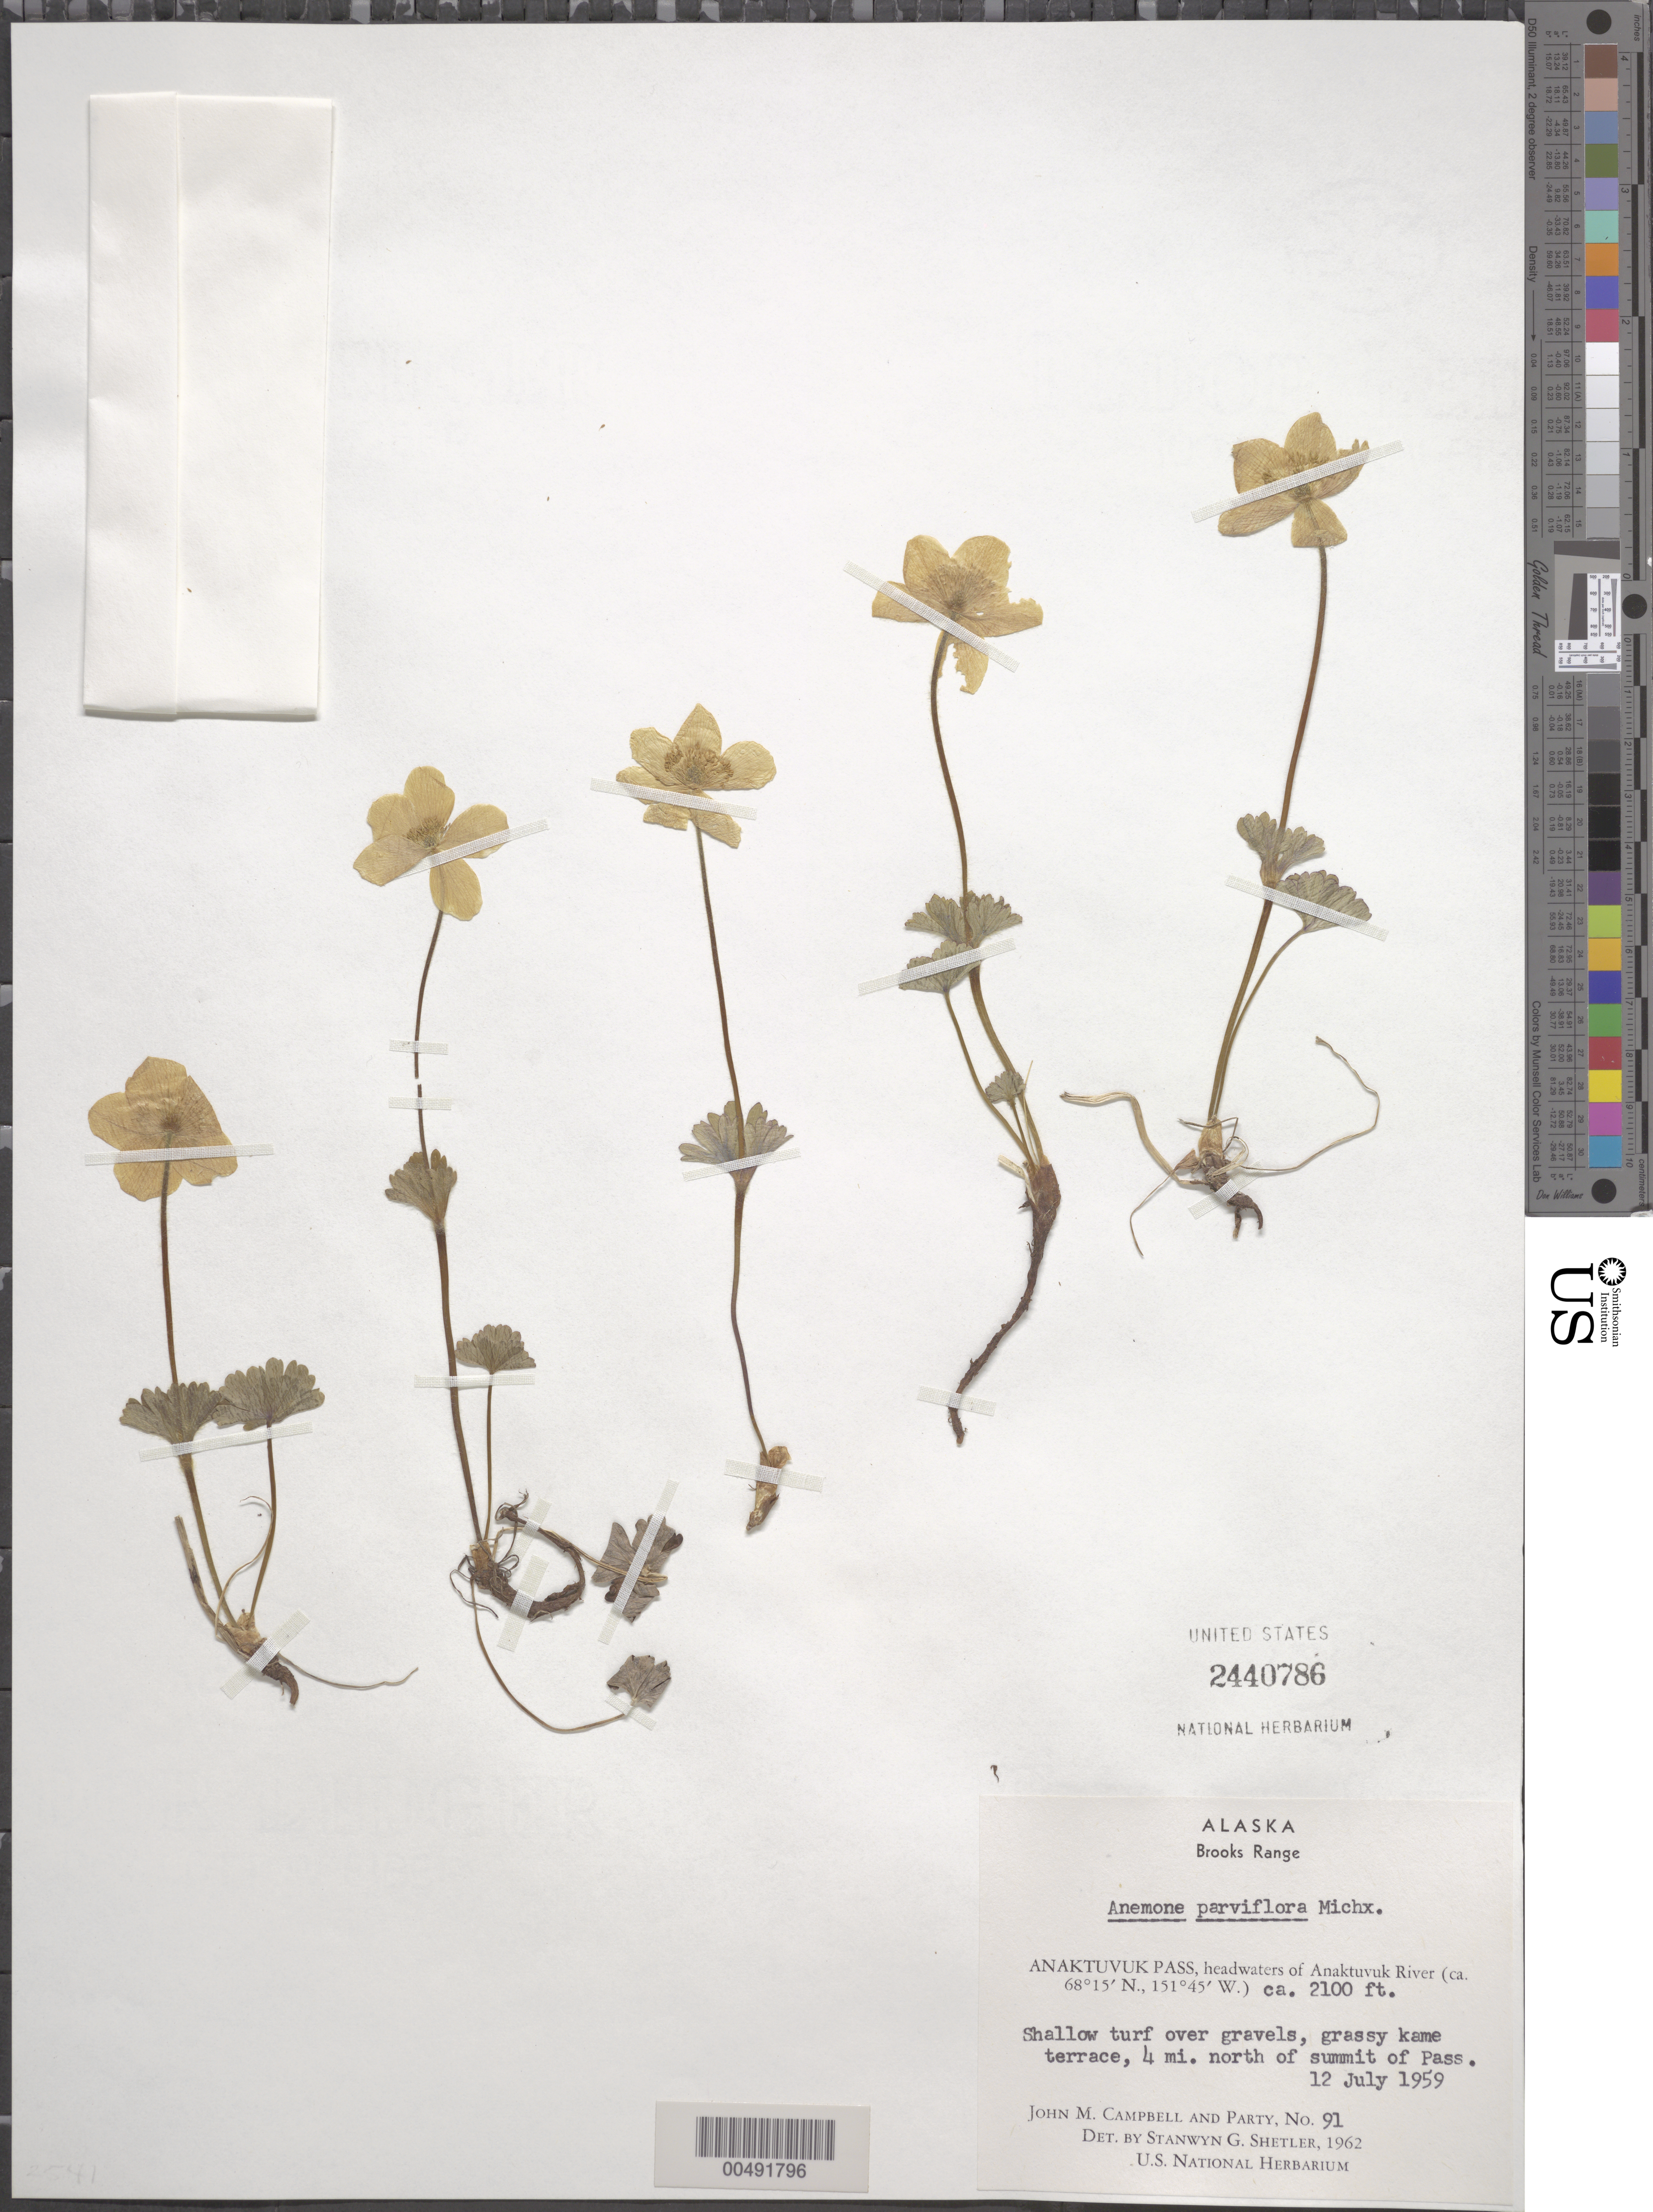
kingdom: Plantae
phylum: Tracheophyta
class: Magnoliopsida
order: Ranunculales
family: Ranunculaceae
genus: Anemone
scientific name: Anemone parviflora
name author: Michx.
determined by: Shetler, Stanwyn G., (US), NMNH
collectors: J. M. Campbell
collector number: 91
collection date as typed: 12 Jul 1959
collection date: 1959-07-12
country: United States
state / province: Alaska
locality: Brooks Range, 4 mi. N of summit of Anaktuvuk Pass, headwaters of Anaktuvuk River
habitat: shallow turf over gravels, grassy kame terrace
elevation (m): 640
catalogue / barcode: US 2440786